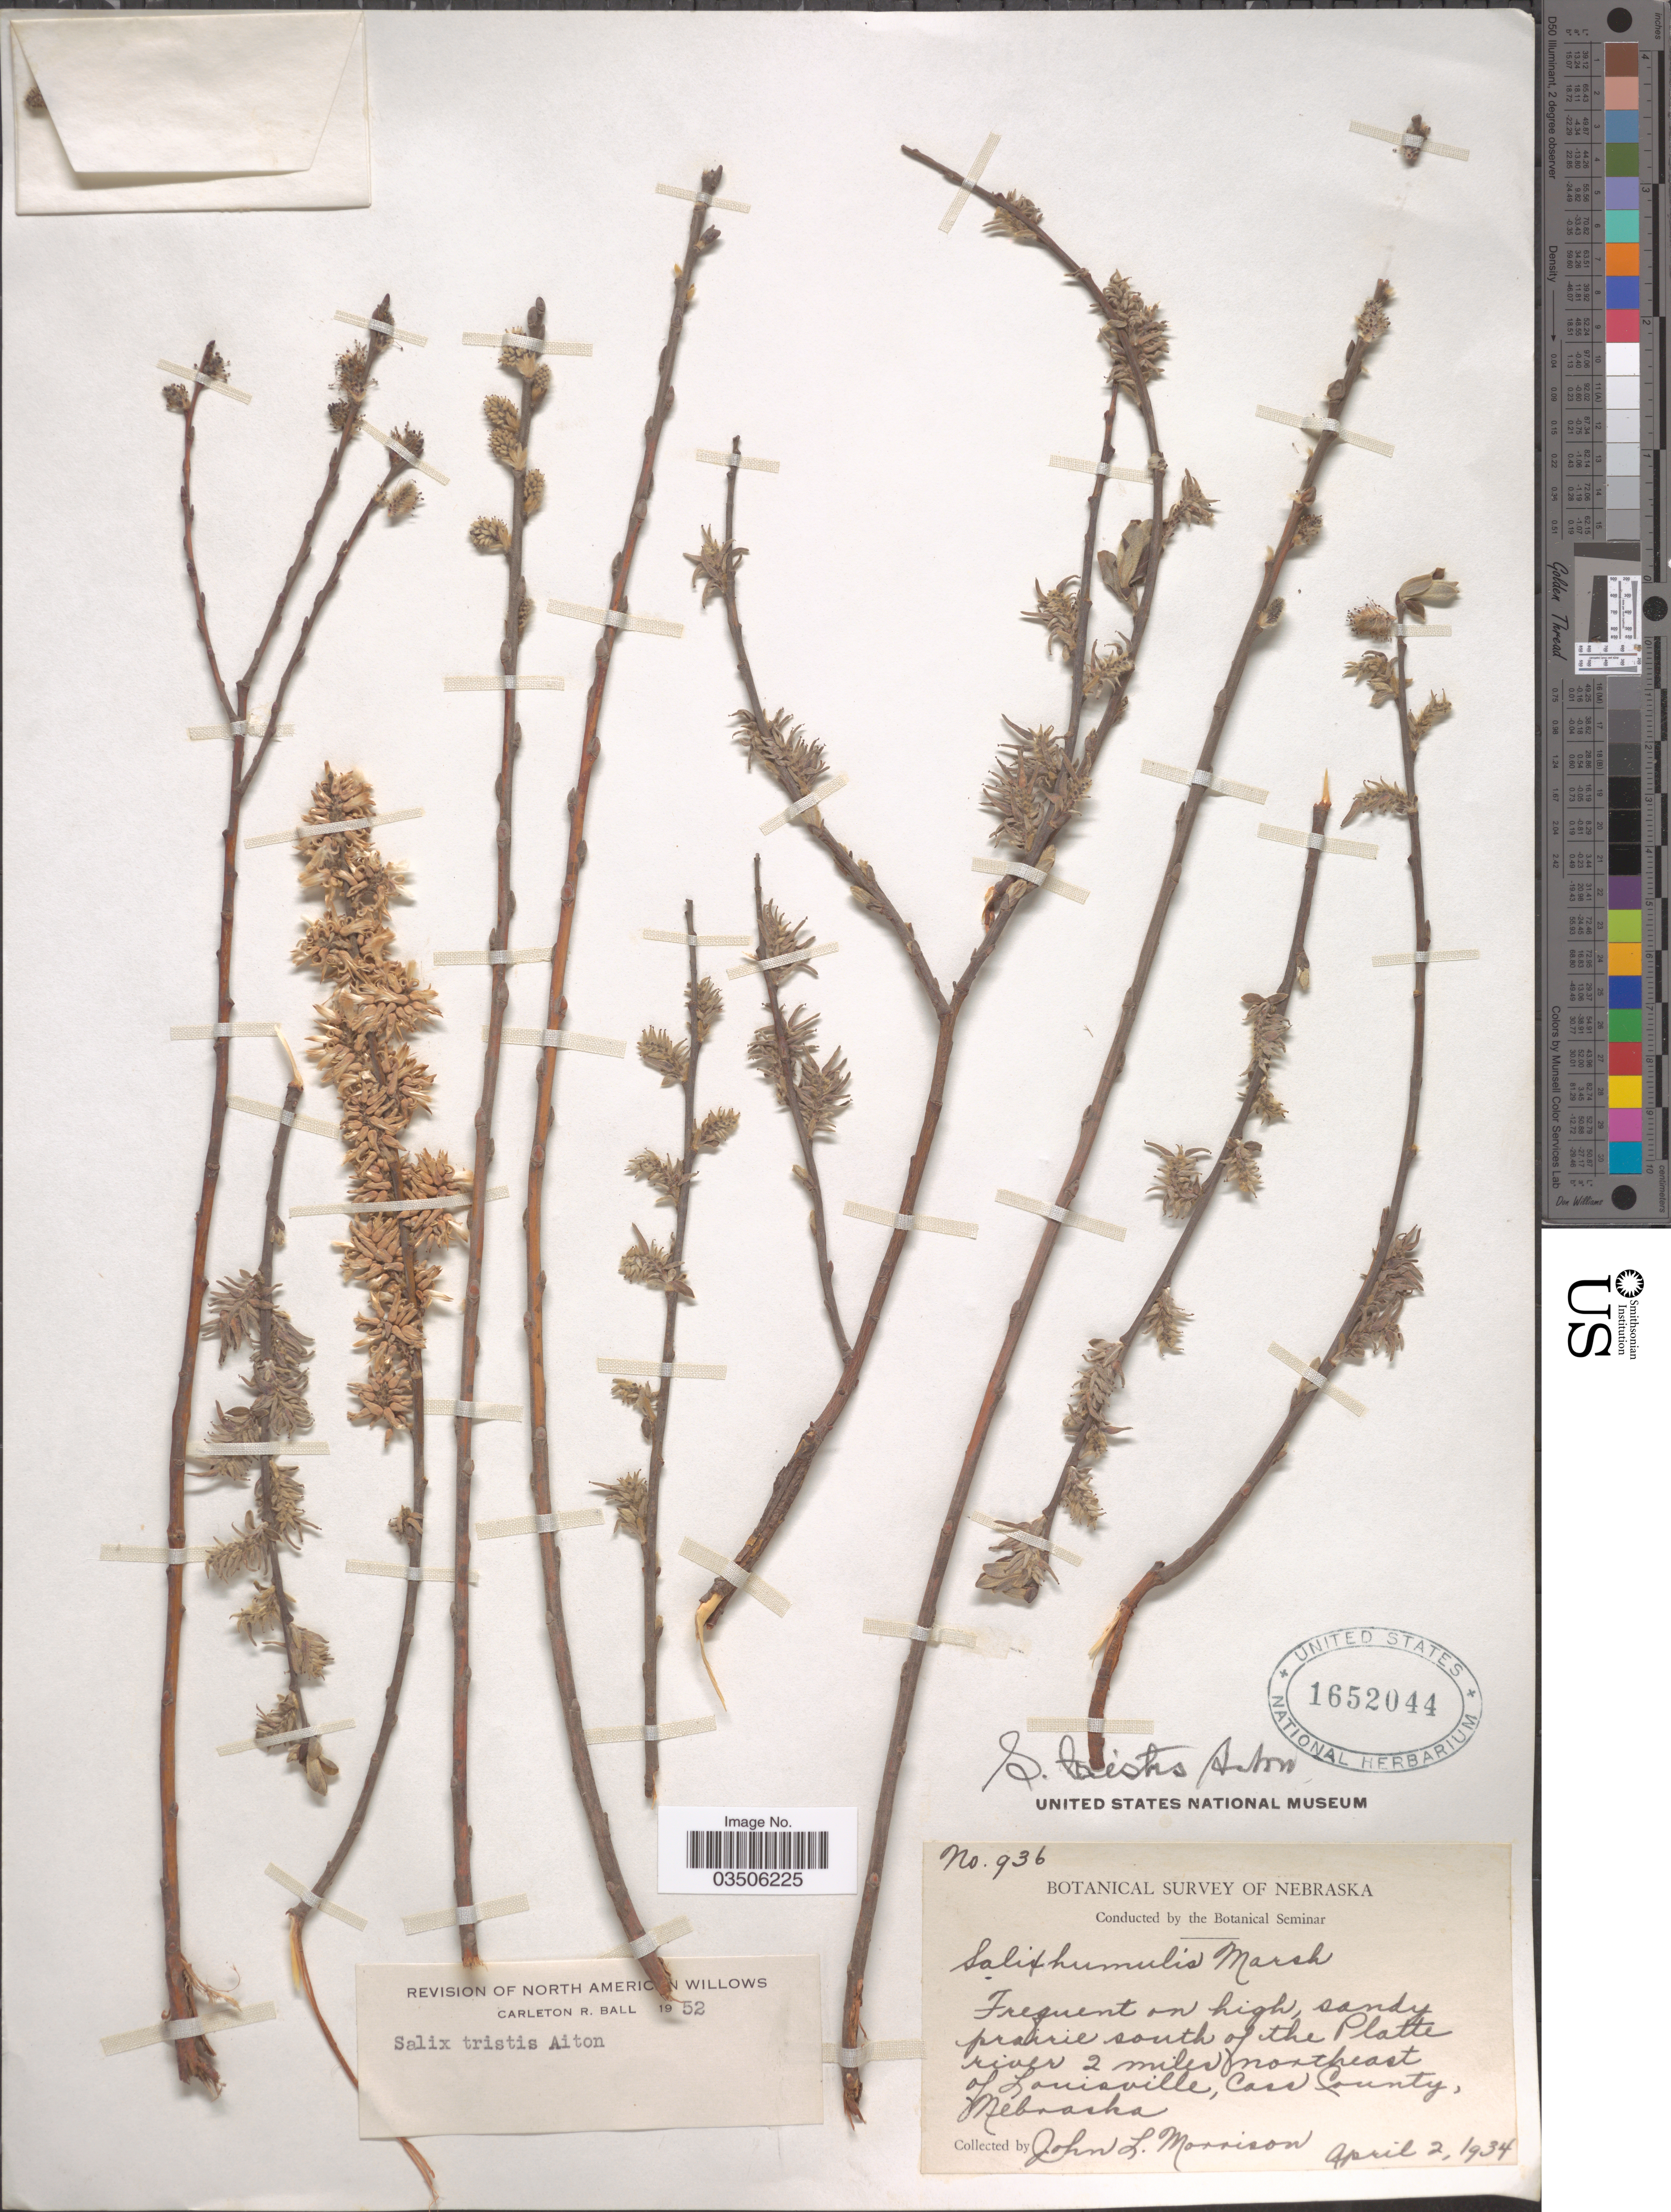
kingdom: Plantae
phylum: Tracheophyta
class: Magnoliopsida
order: Malpighiales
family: Salicaceae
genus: Salix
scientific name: Salix tristis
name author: Aiton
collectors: J. Morrison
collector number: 936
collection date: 1934-04-02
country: United States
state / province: Nebraska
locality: South of the Platte river 2 miles northeast of Louisville, Cass County.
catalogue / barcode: US 1652044